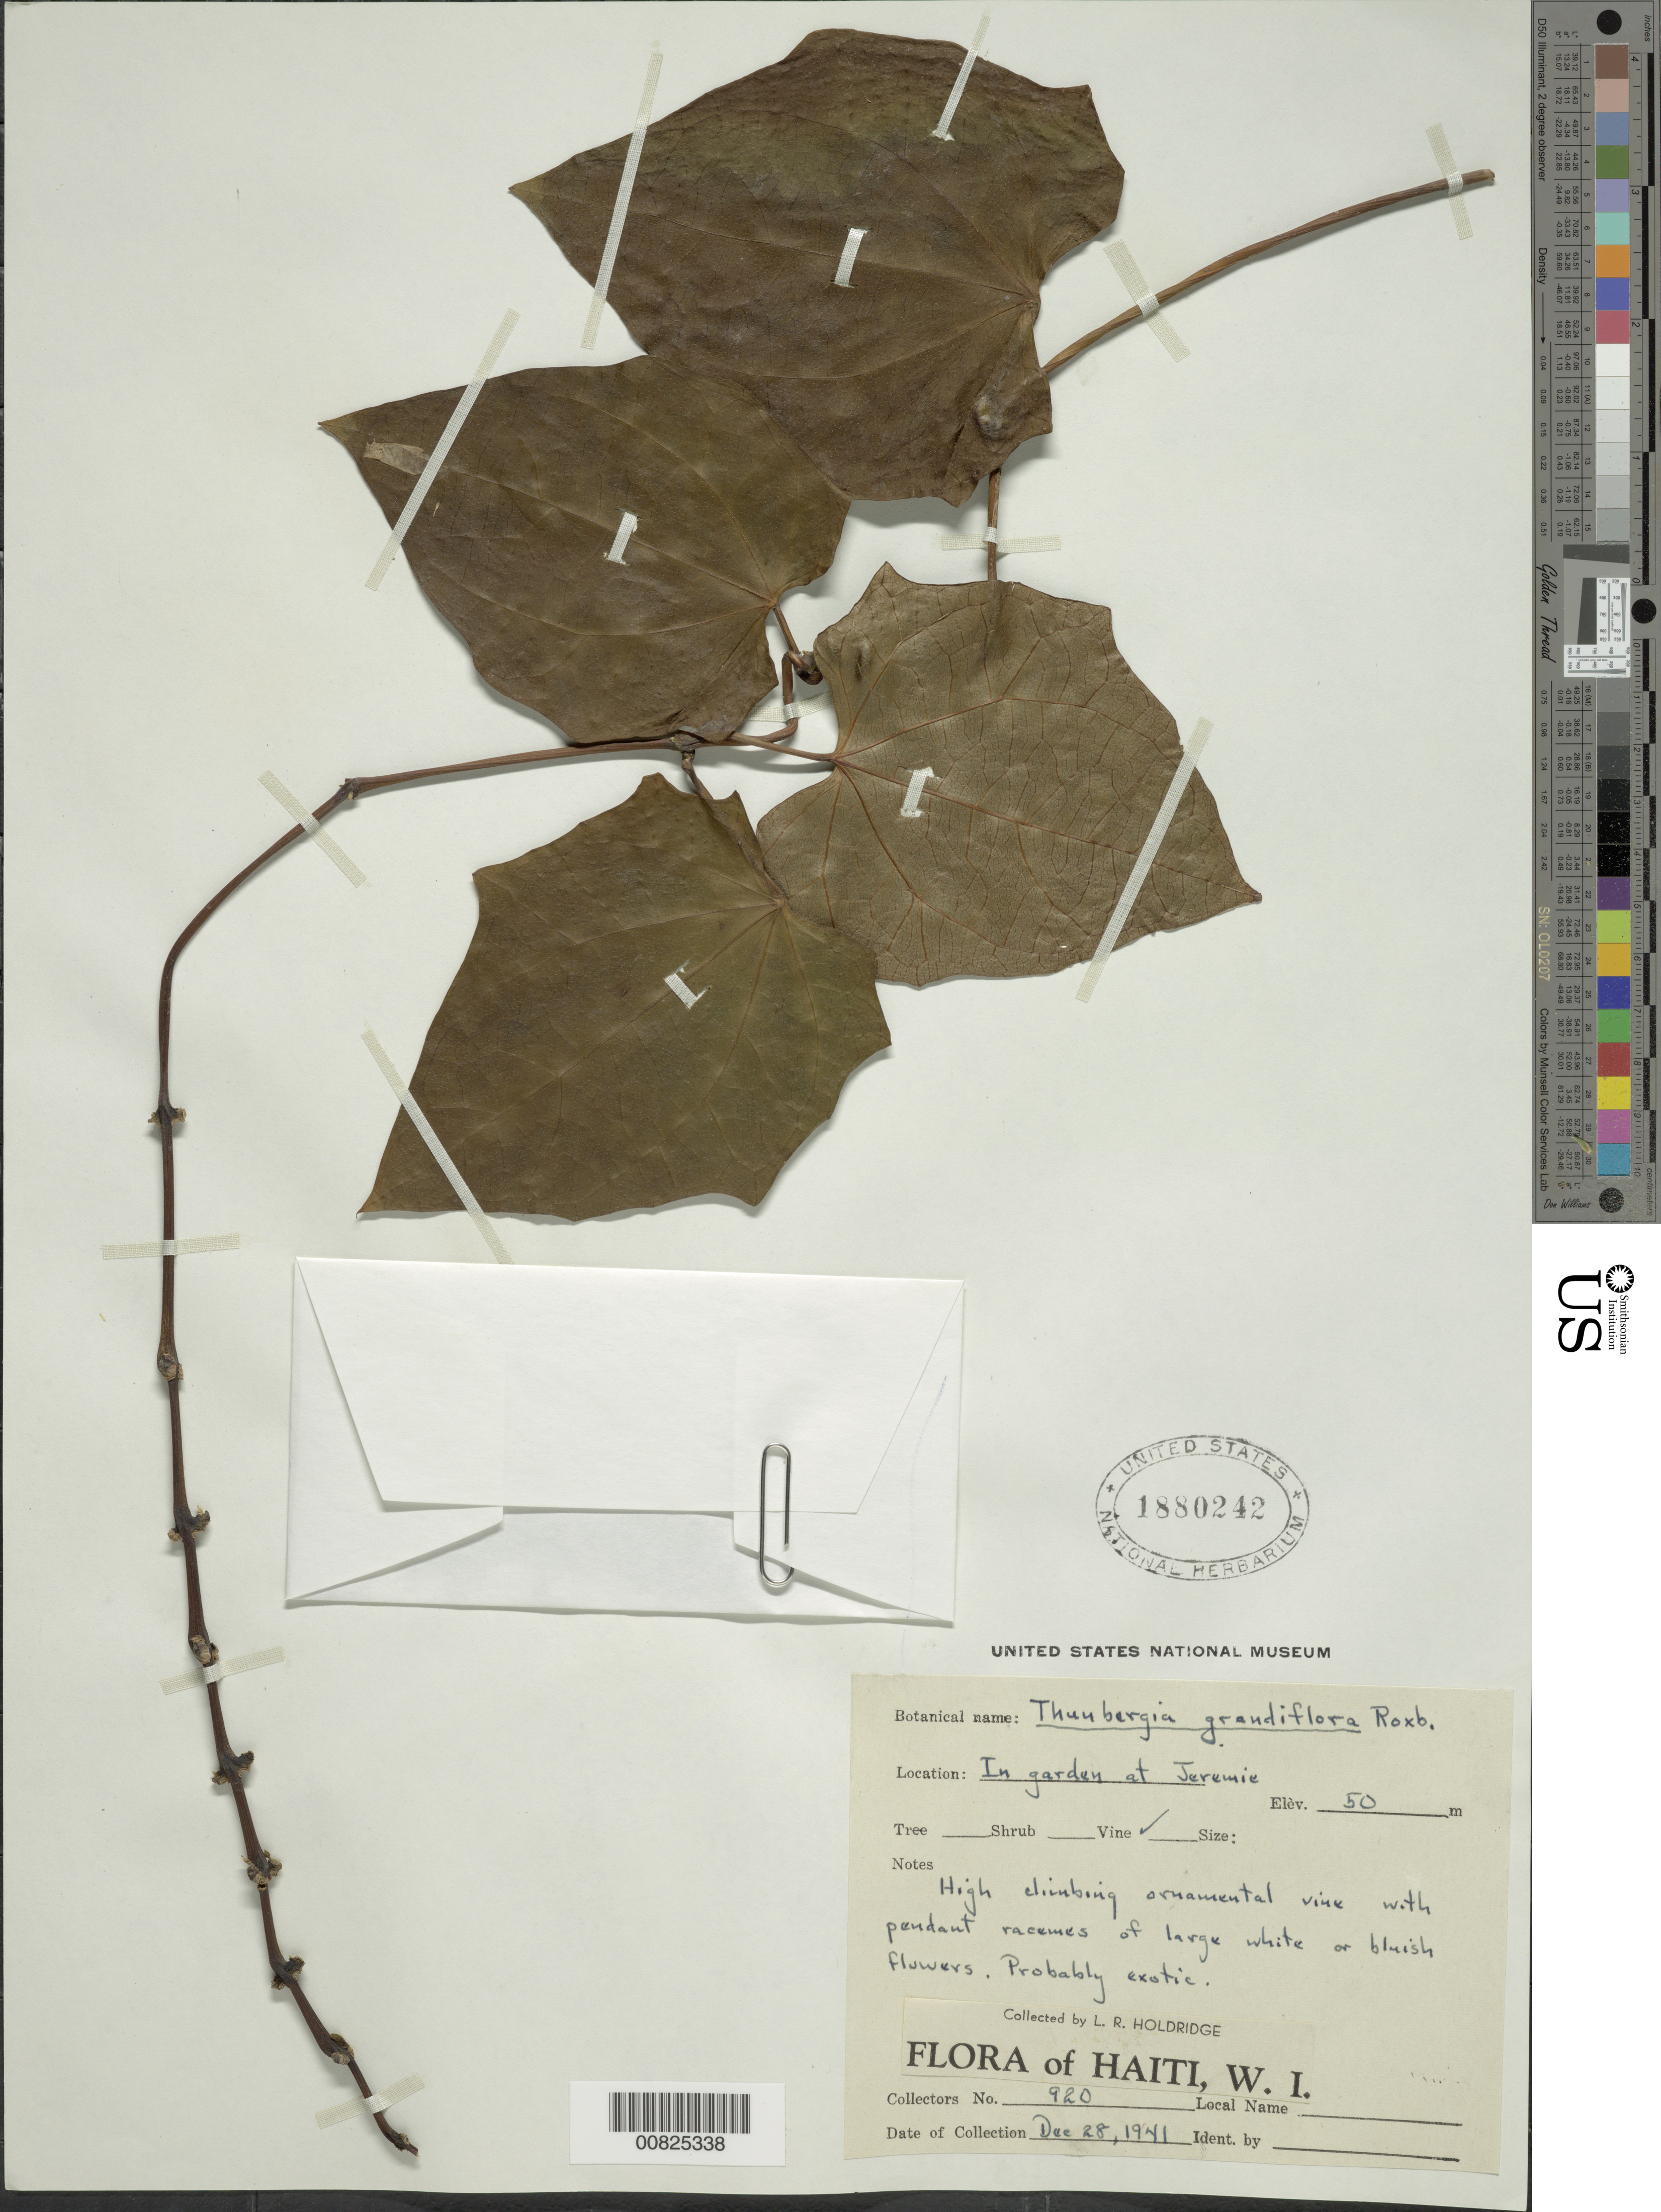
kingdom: Plantae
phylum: Tracheophyta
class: Magnoliopsida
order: Lamiales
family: Acanthaceae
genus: Thunbergia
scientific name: Thunbergia grandiflora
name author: Roxb.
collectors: L. Holdridge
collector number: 920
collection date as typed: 28 Dec 1941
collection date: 1941-12-28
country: Haiti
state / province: Grand'Anse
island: Hispaniola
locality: Jérémie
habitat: In garden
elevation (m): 50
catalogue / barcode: US 1880242